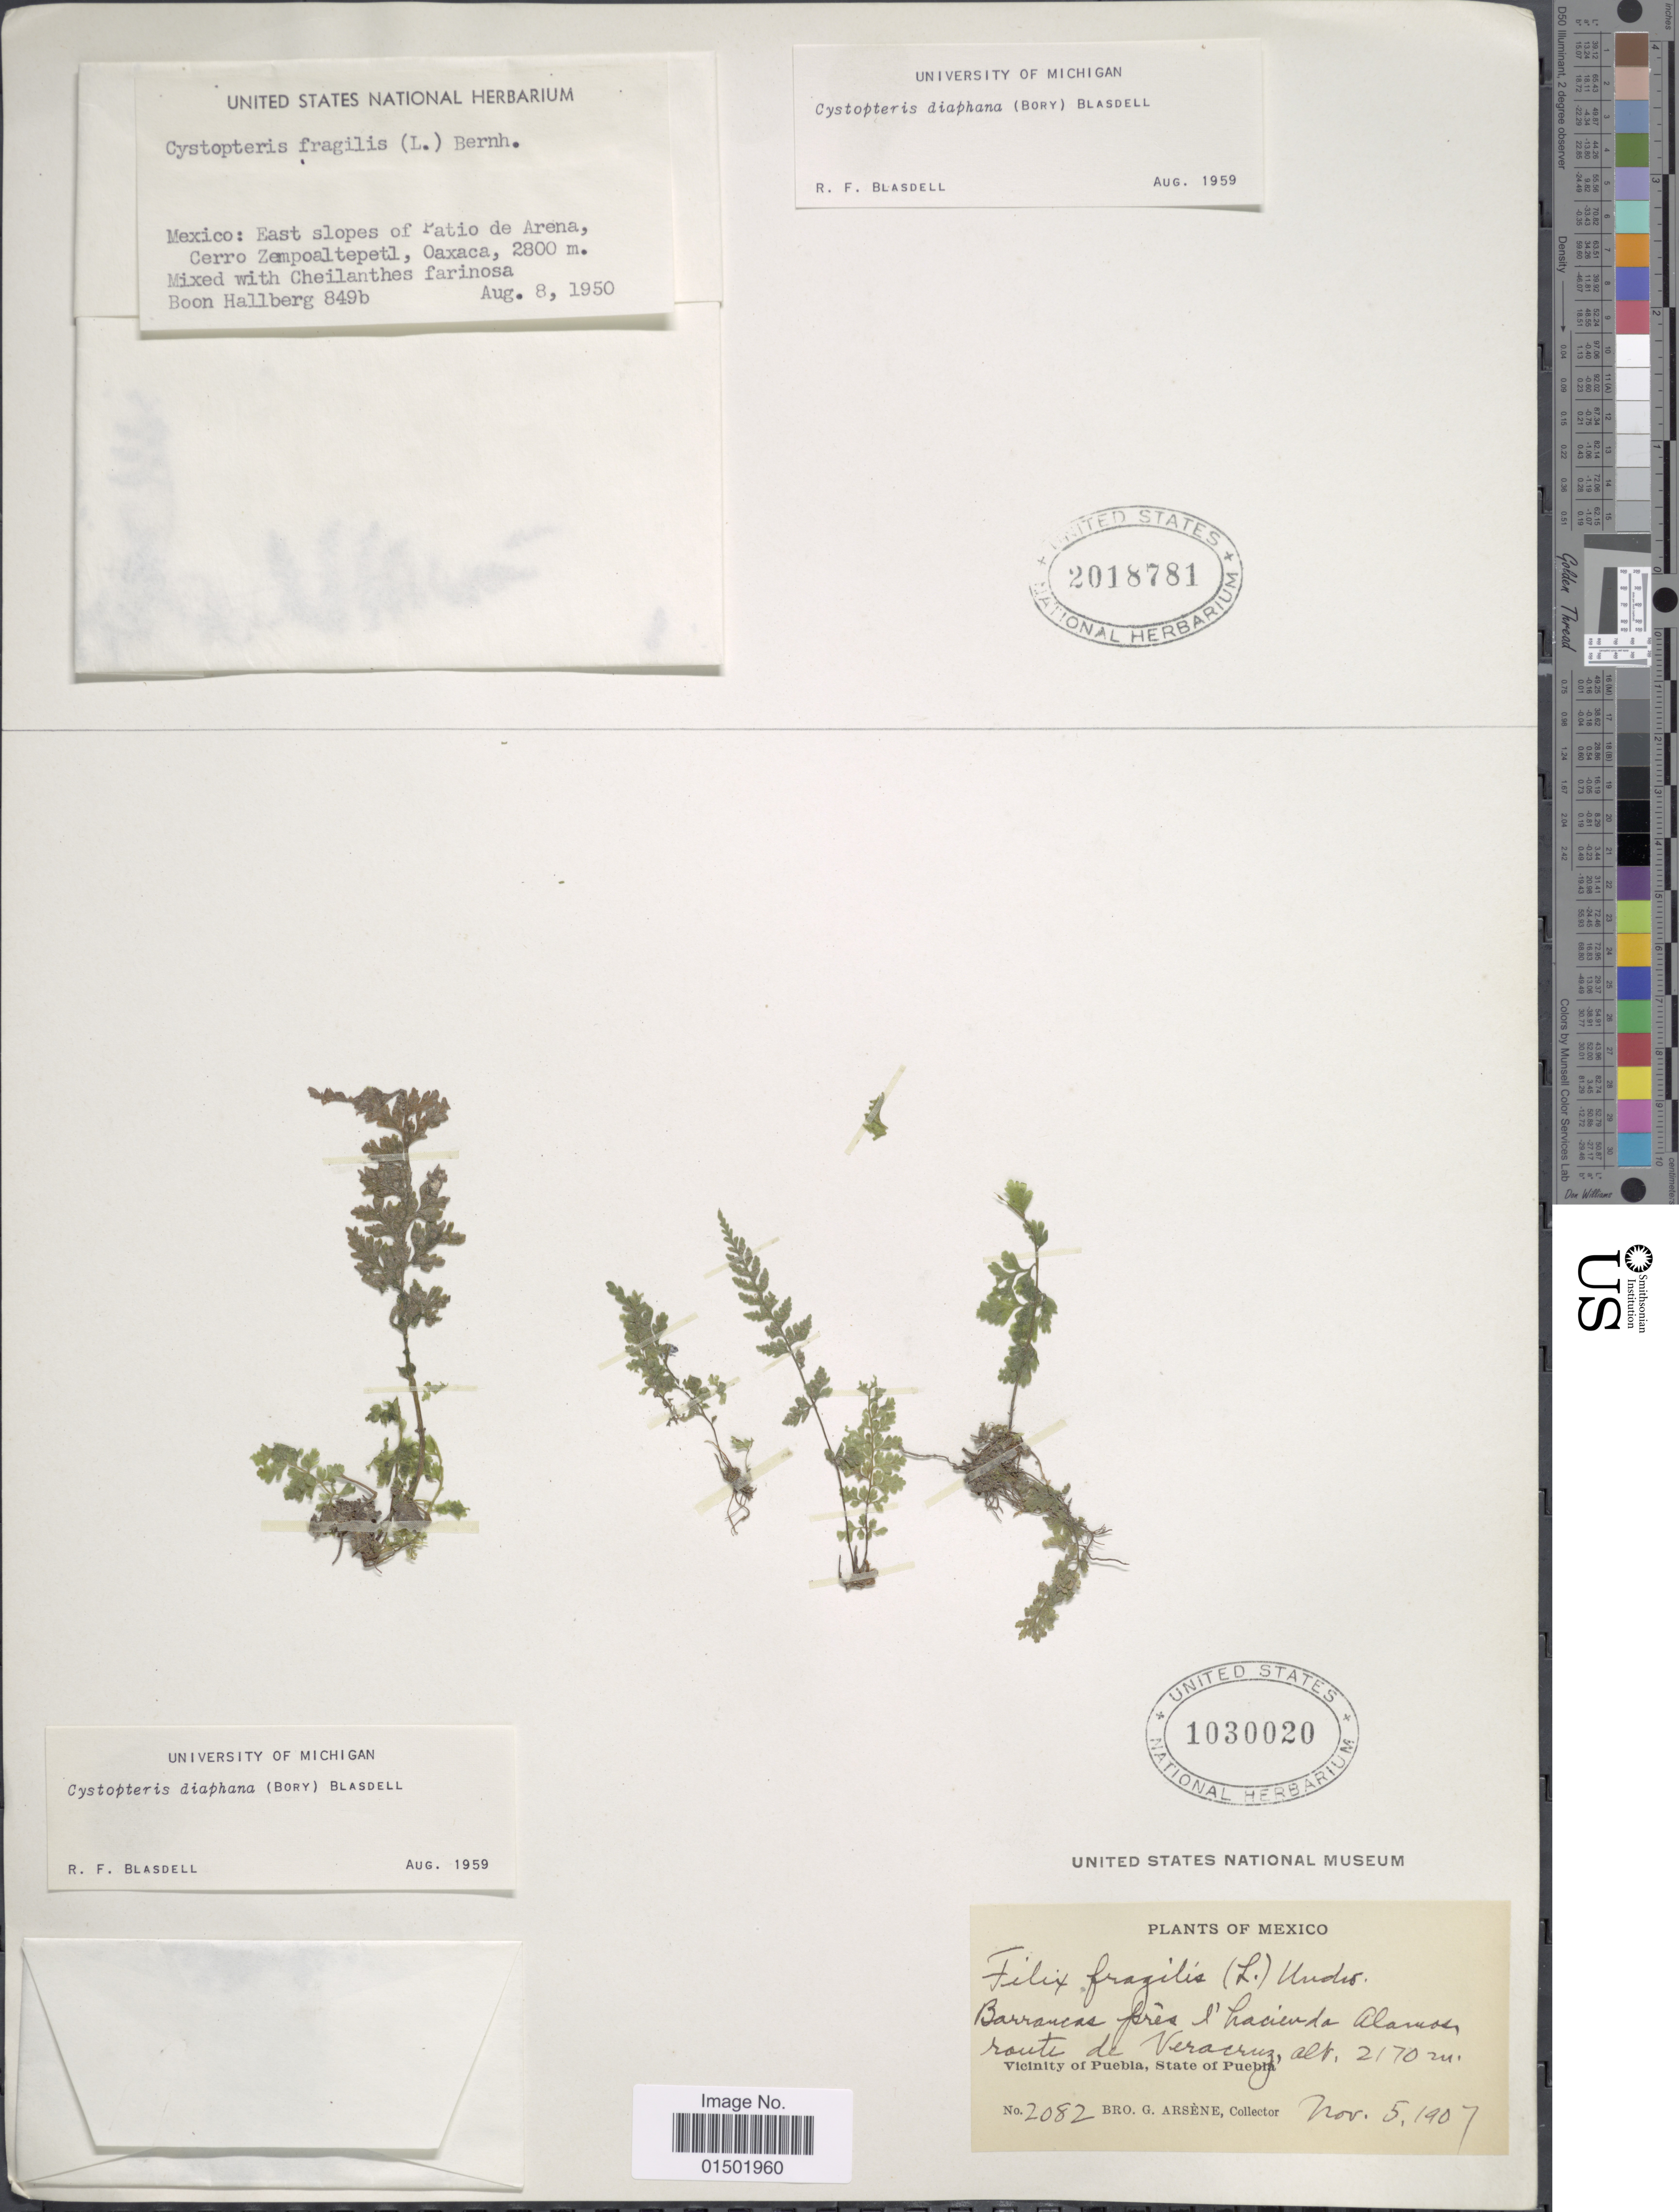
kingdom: Plantae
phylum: Tracheophyta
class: Polypodiopsida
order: Polypodiales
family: Cystopteridaceae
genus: Cystopteris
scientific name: Cystopteris diaphana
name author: (Bory) Blasdell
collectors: B. Halberg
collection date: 1950-08-08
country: Mexico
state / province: Oaxaca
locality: East slopes of Patio de Arena, Cerro Zempoaltepetl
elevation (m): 2800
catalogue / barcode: US 2018781-2